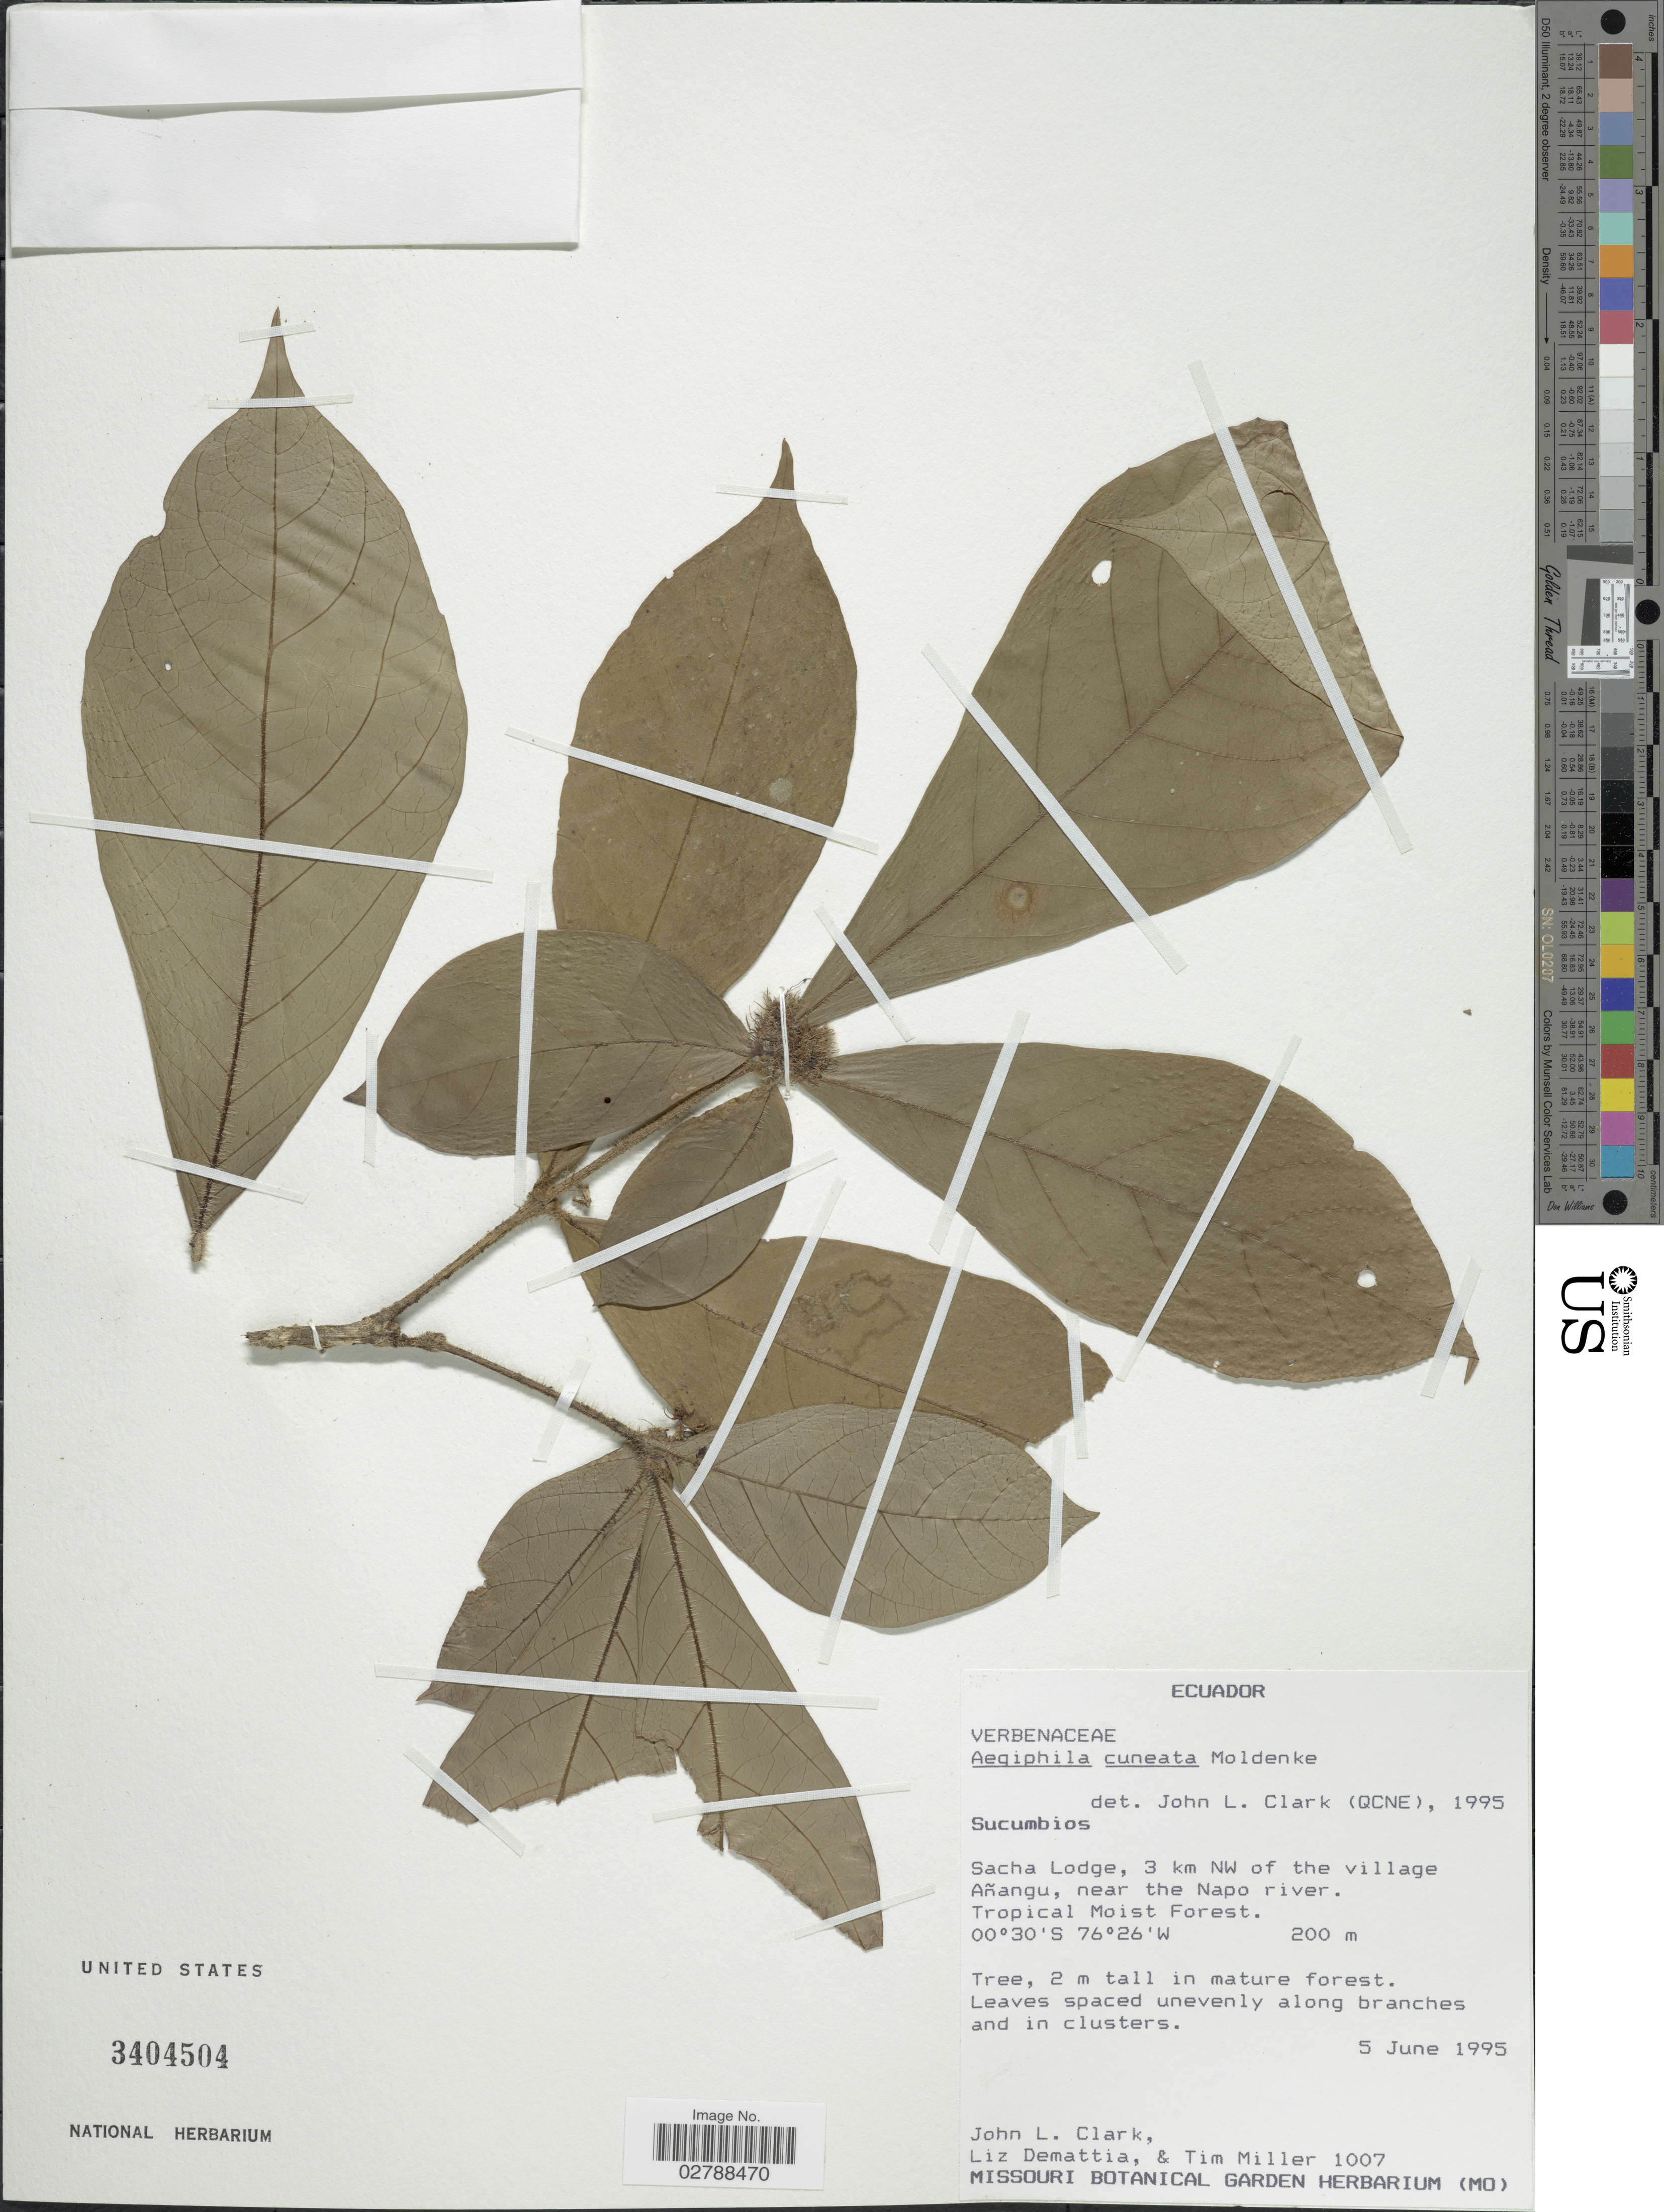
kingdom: Plantae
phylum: Tracheophyta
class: Magnoliopsida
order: Lamiales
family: Lamiaceae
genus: Aegiphila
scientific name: Aegiphila cuneata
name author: Moldenke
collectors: J. L. Clark, L. Demattia & T. Miller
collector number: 1007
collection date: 1995-06-05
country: Ecuador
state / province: Sucumbíos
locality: Sacha Lodge, 3 km NW of the village Añangu, near the Napo river. Tropical Moist Forest.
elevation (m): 200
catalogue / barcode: US 3404504